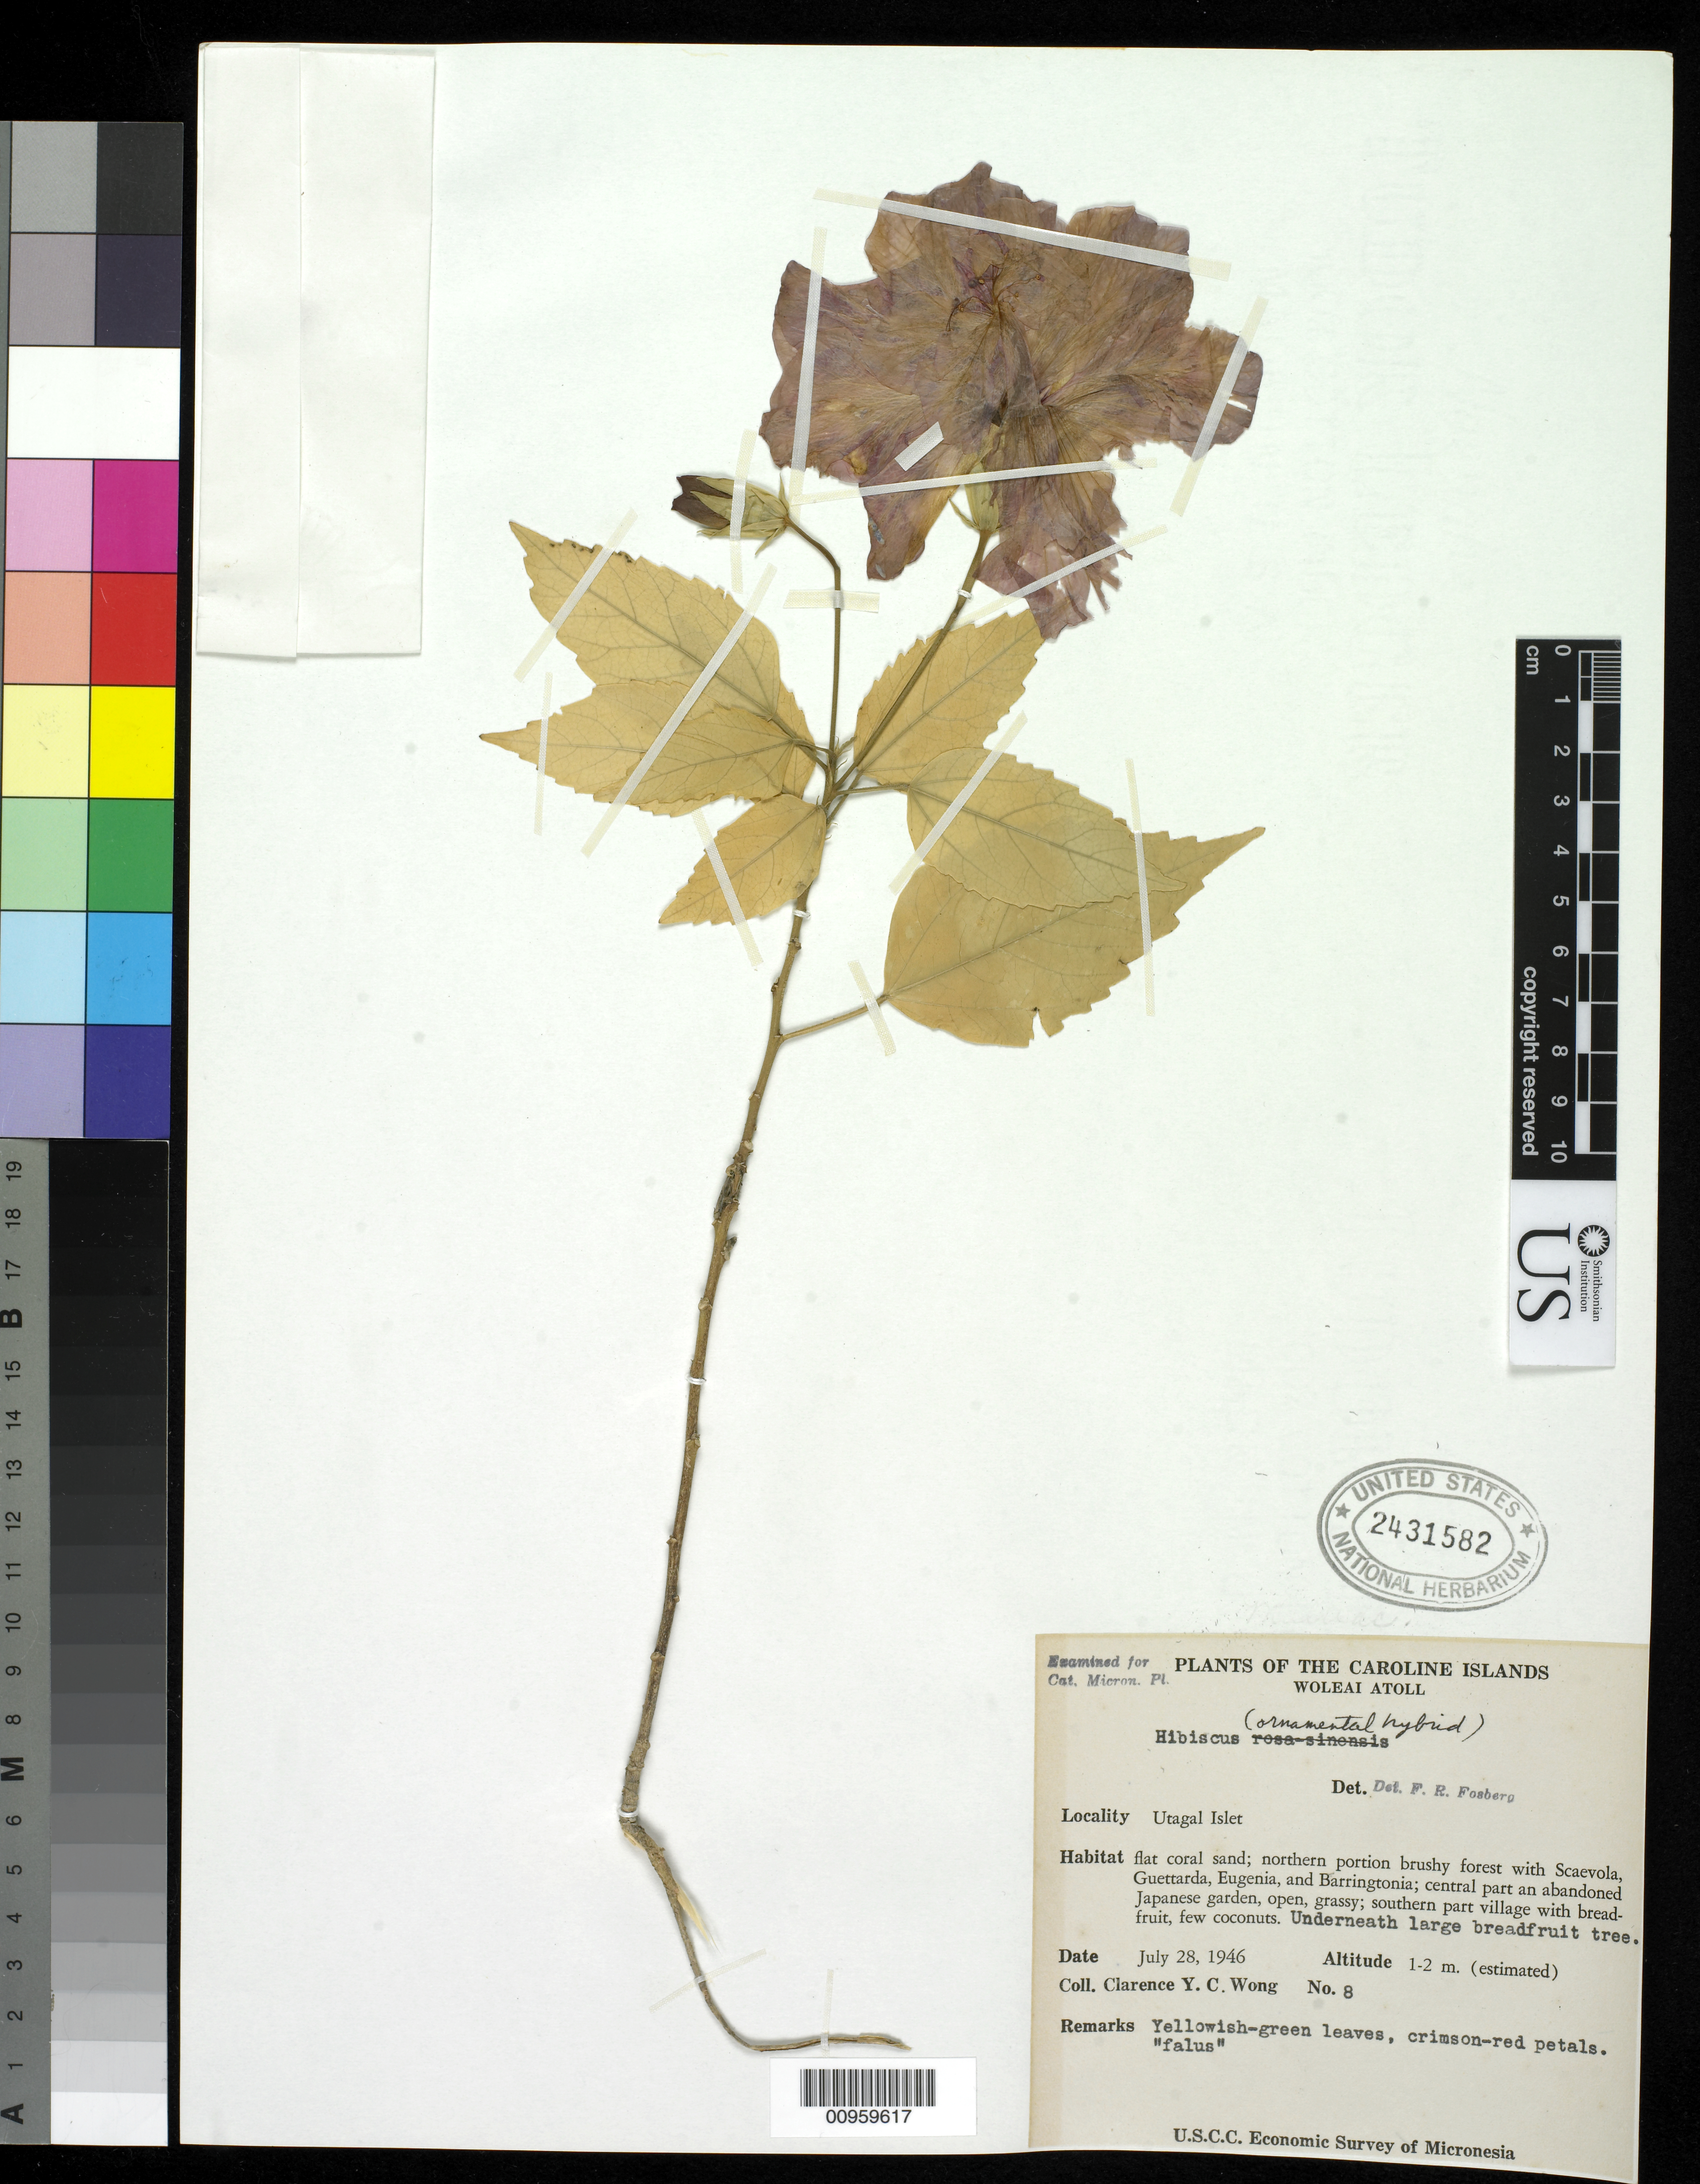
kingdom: Plantae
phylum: Tracheophyta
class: Magnoliopsida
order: Malvales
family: Malvaceae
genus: Hibiscus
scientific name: Hibiscus sp.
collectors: C. Wong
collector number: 8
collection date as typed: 28 Jul 1946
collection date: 1946-07-28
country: Micronesia, Federated States of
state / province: Yap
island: Woleai Atoll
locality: Utagal Islet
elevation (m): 1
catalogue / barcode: US 2431582